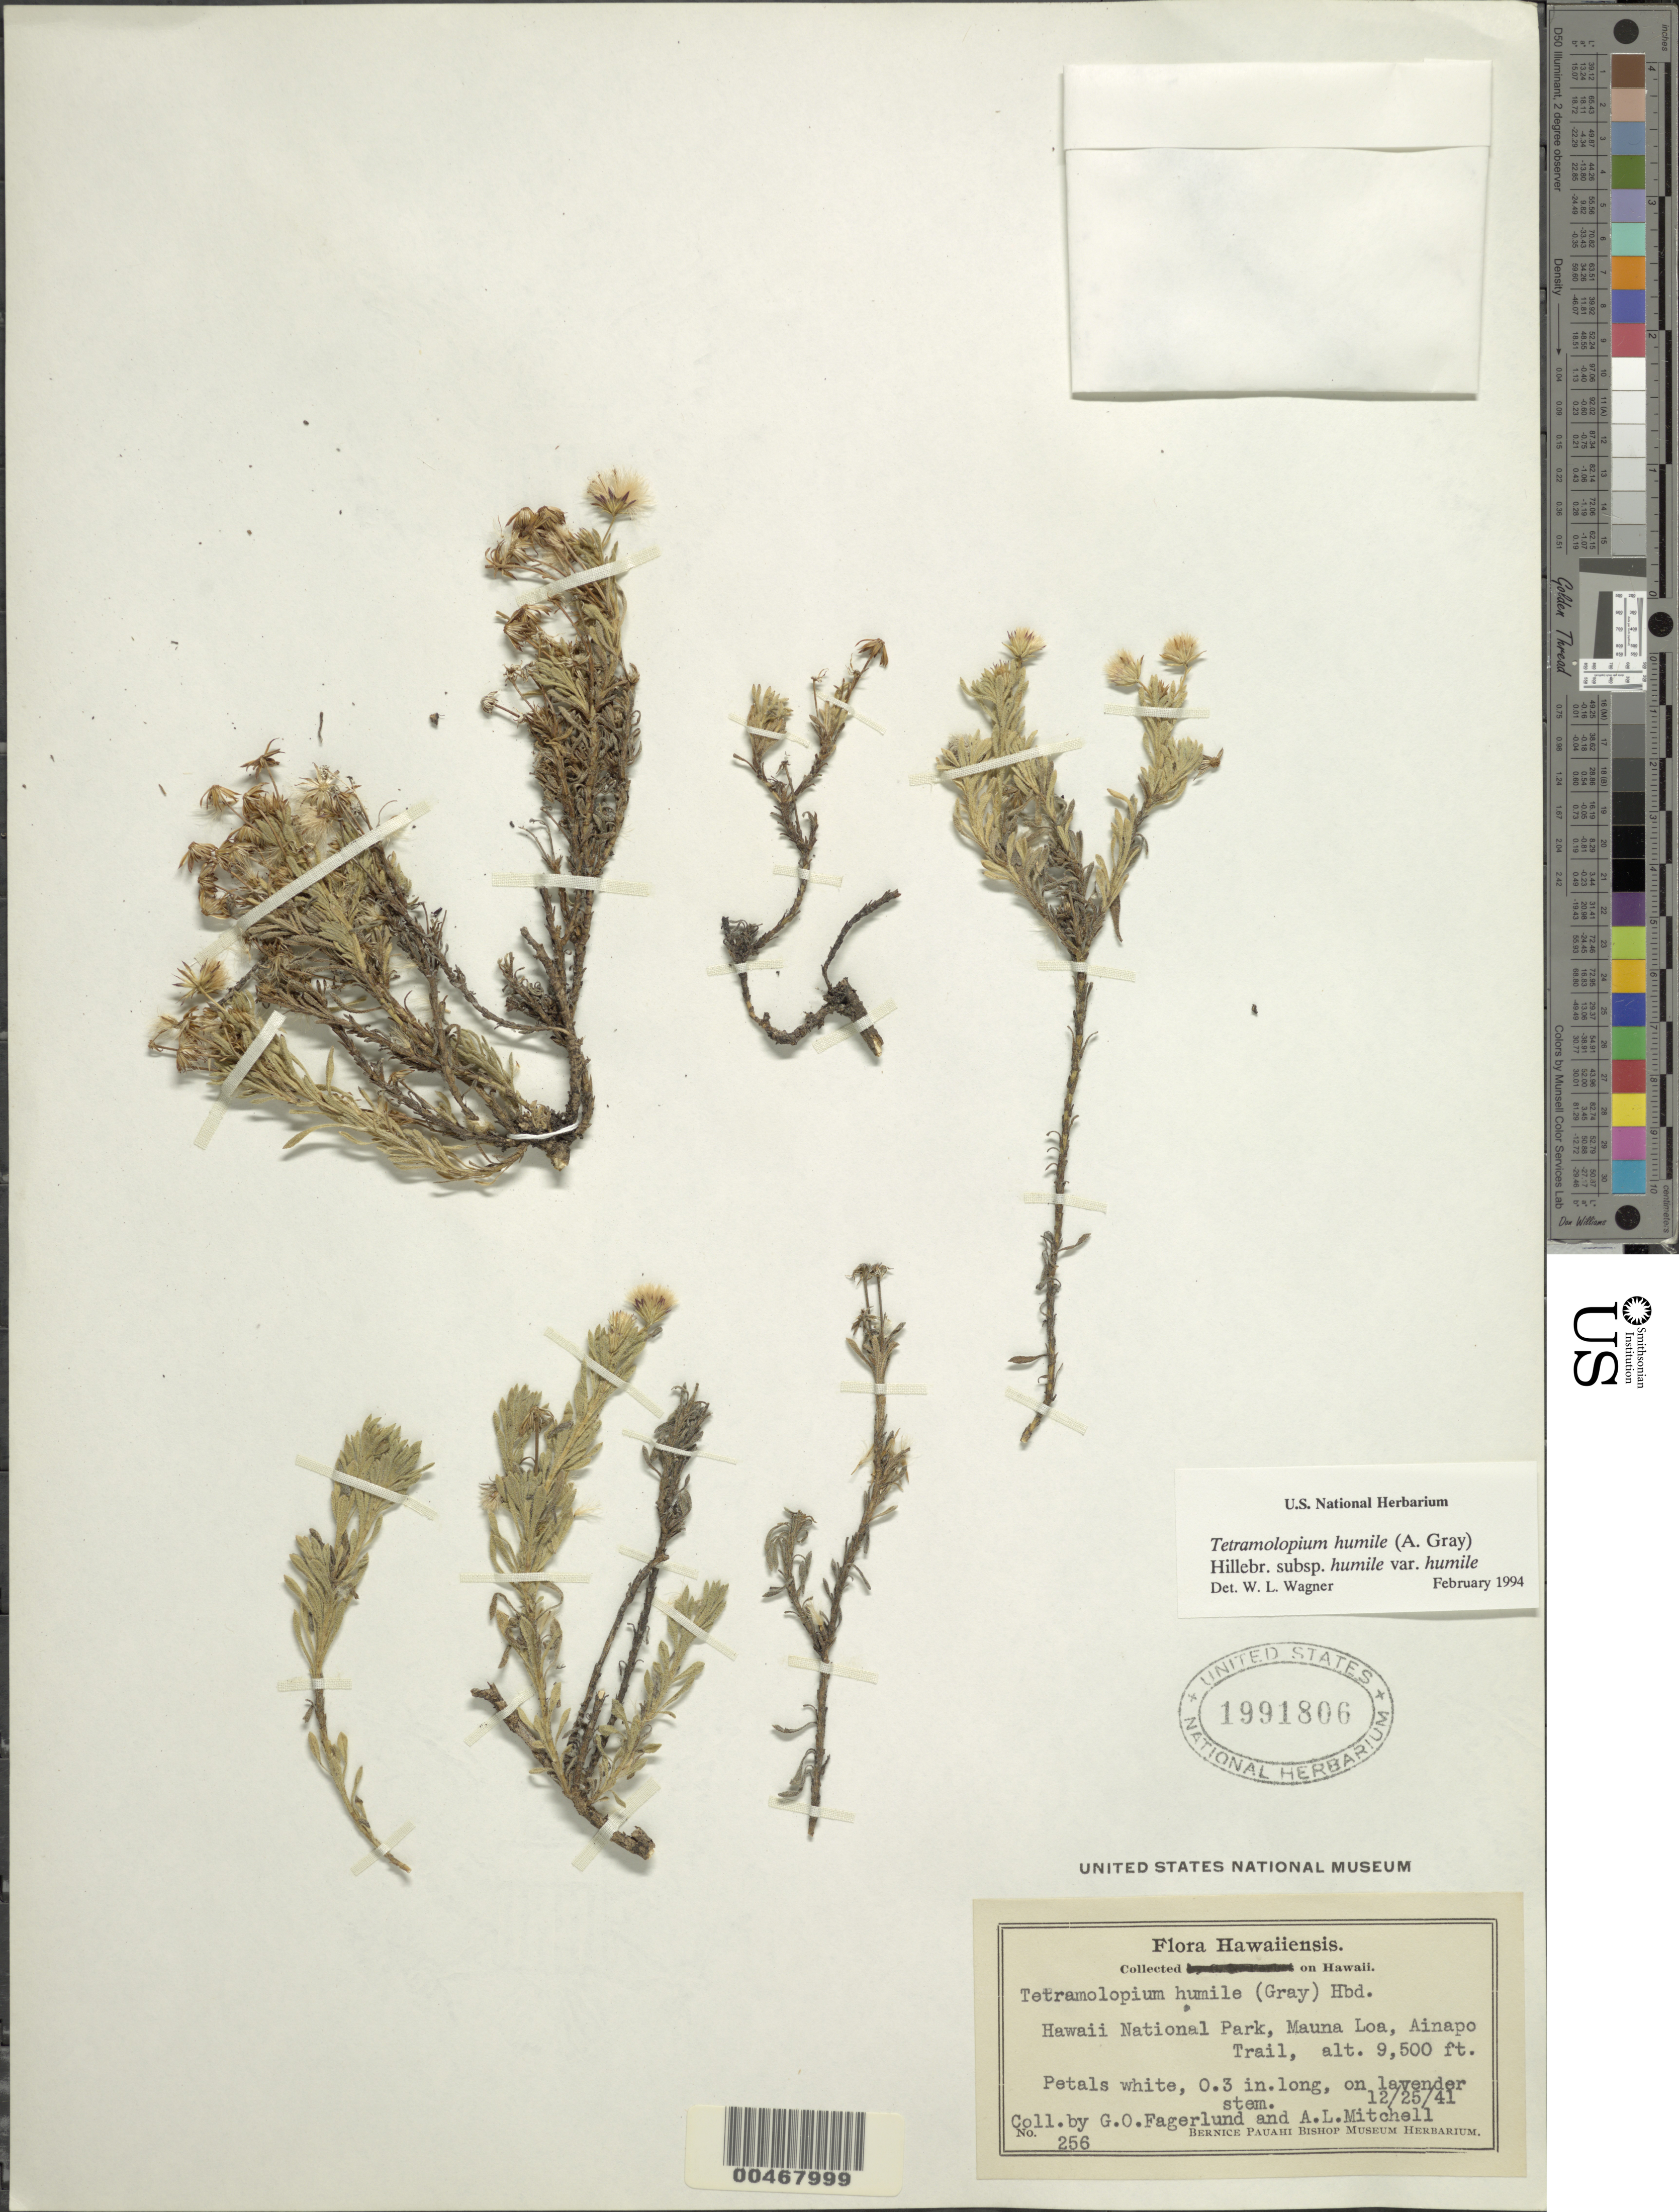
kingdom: Plantae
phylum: Tracheophyta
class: Magnoliopsida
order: Asterales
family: Asteraceae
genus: Tetramolopium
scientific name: Tetramolopium humile subsp. humile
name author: (A. Gray) Hillebr.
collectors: G. Fagerlund & A. Mitchell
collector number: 256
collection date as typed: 25 Dec 1941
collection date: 1941-12-25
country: United States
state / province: Hawaii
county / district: Hawaii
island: Hawaii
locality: Hawaii National Park, Mauna Loa, Ainapo Trail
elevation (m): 2896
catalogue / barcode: US 1991806